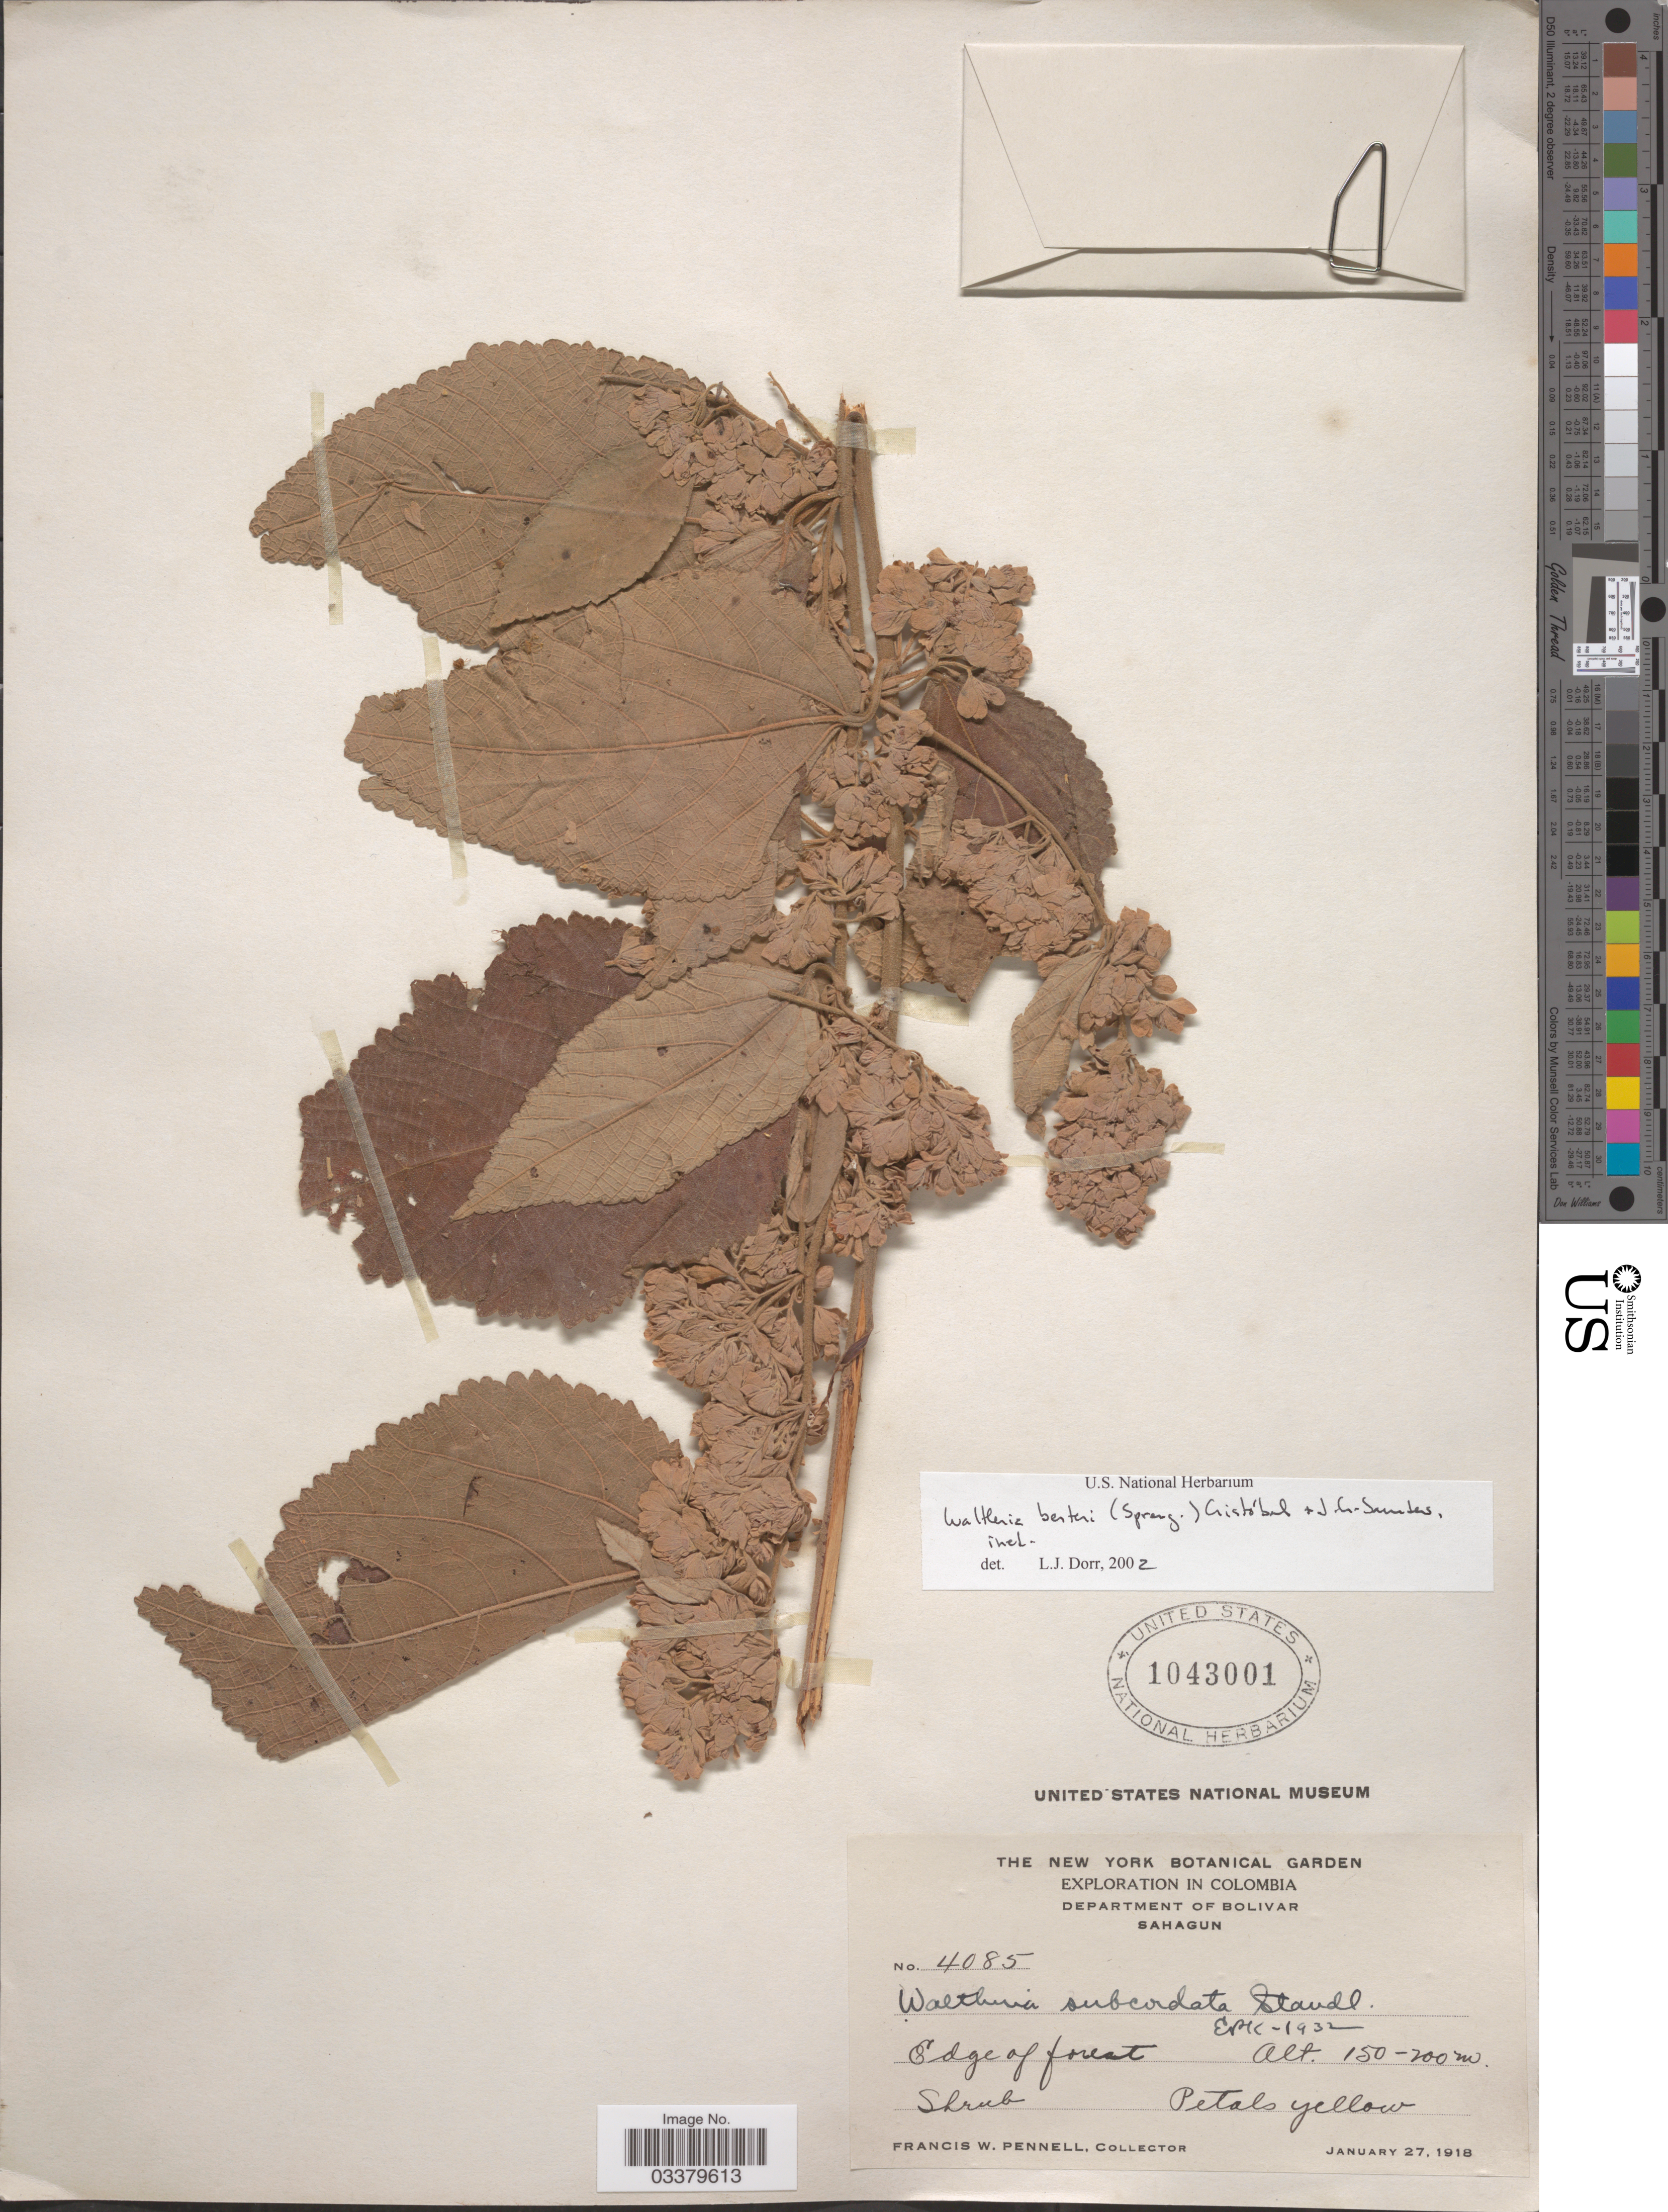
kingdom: Plantae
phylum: Tracheophyta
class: Magnoliopsida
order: Malvales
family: Malvaceae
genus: Waltheria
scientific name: Waltheria berteroi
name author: (Spreng.) J.G. Saunders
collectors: F. W. Pennell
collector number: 4085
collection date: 1918-01-27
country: Colombia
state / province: Bolívar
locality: Department of Bolivar, Sahagun.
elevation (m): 150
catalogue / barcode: US 1043001